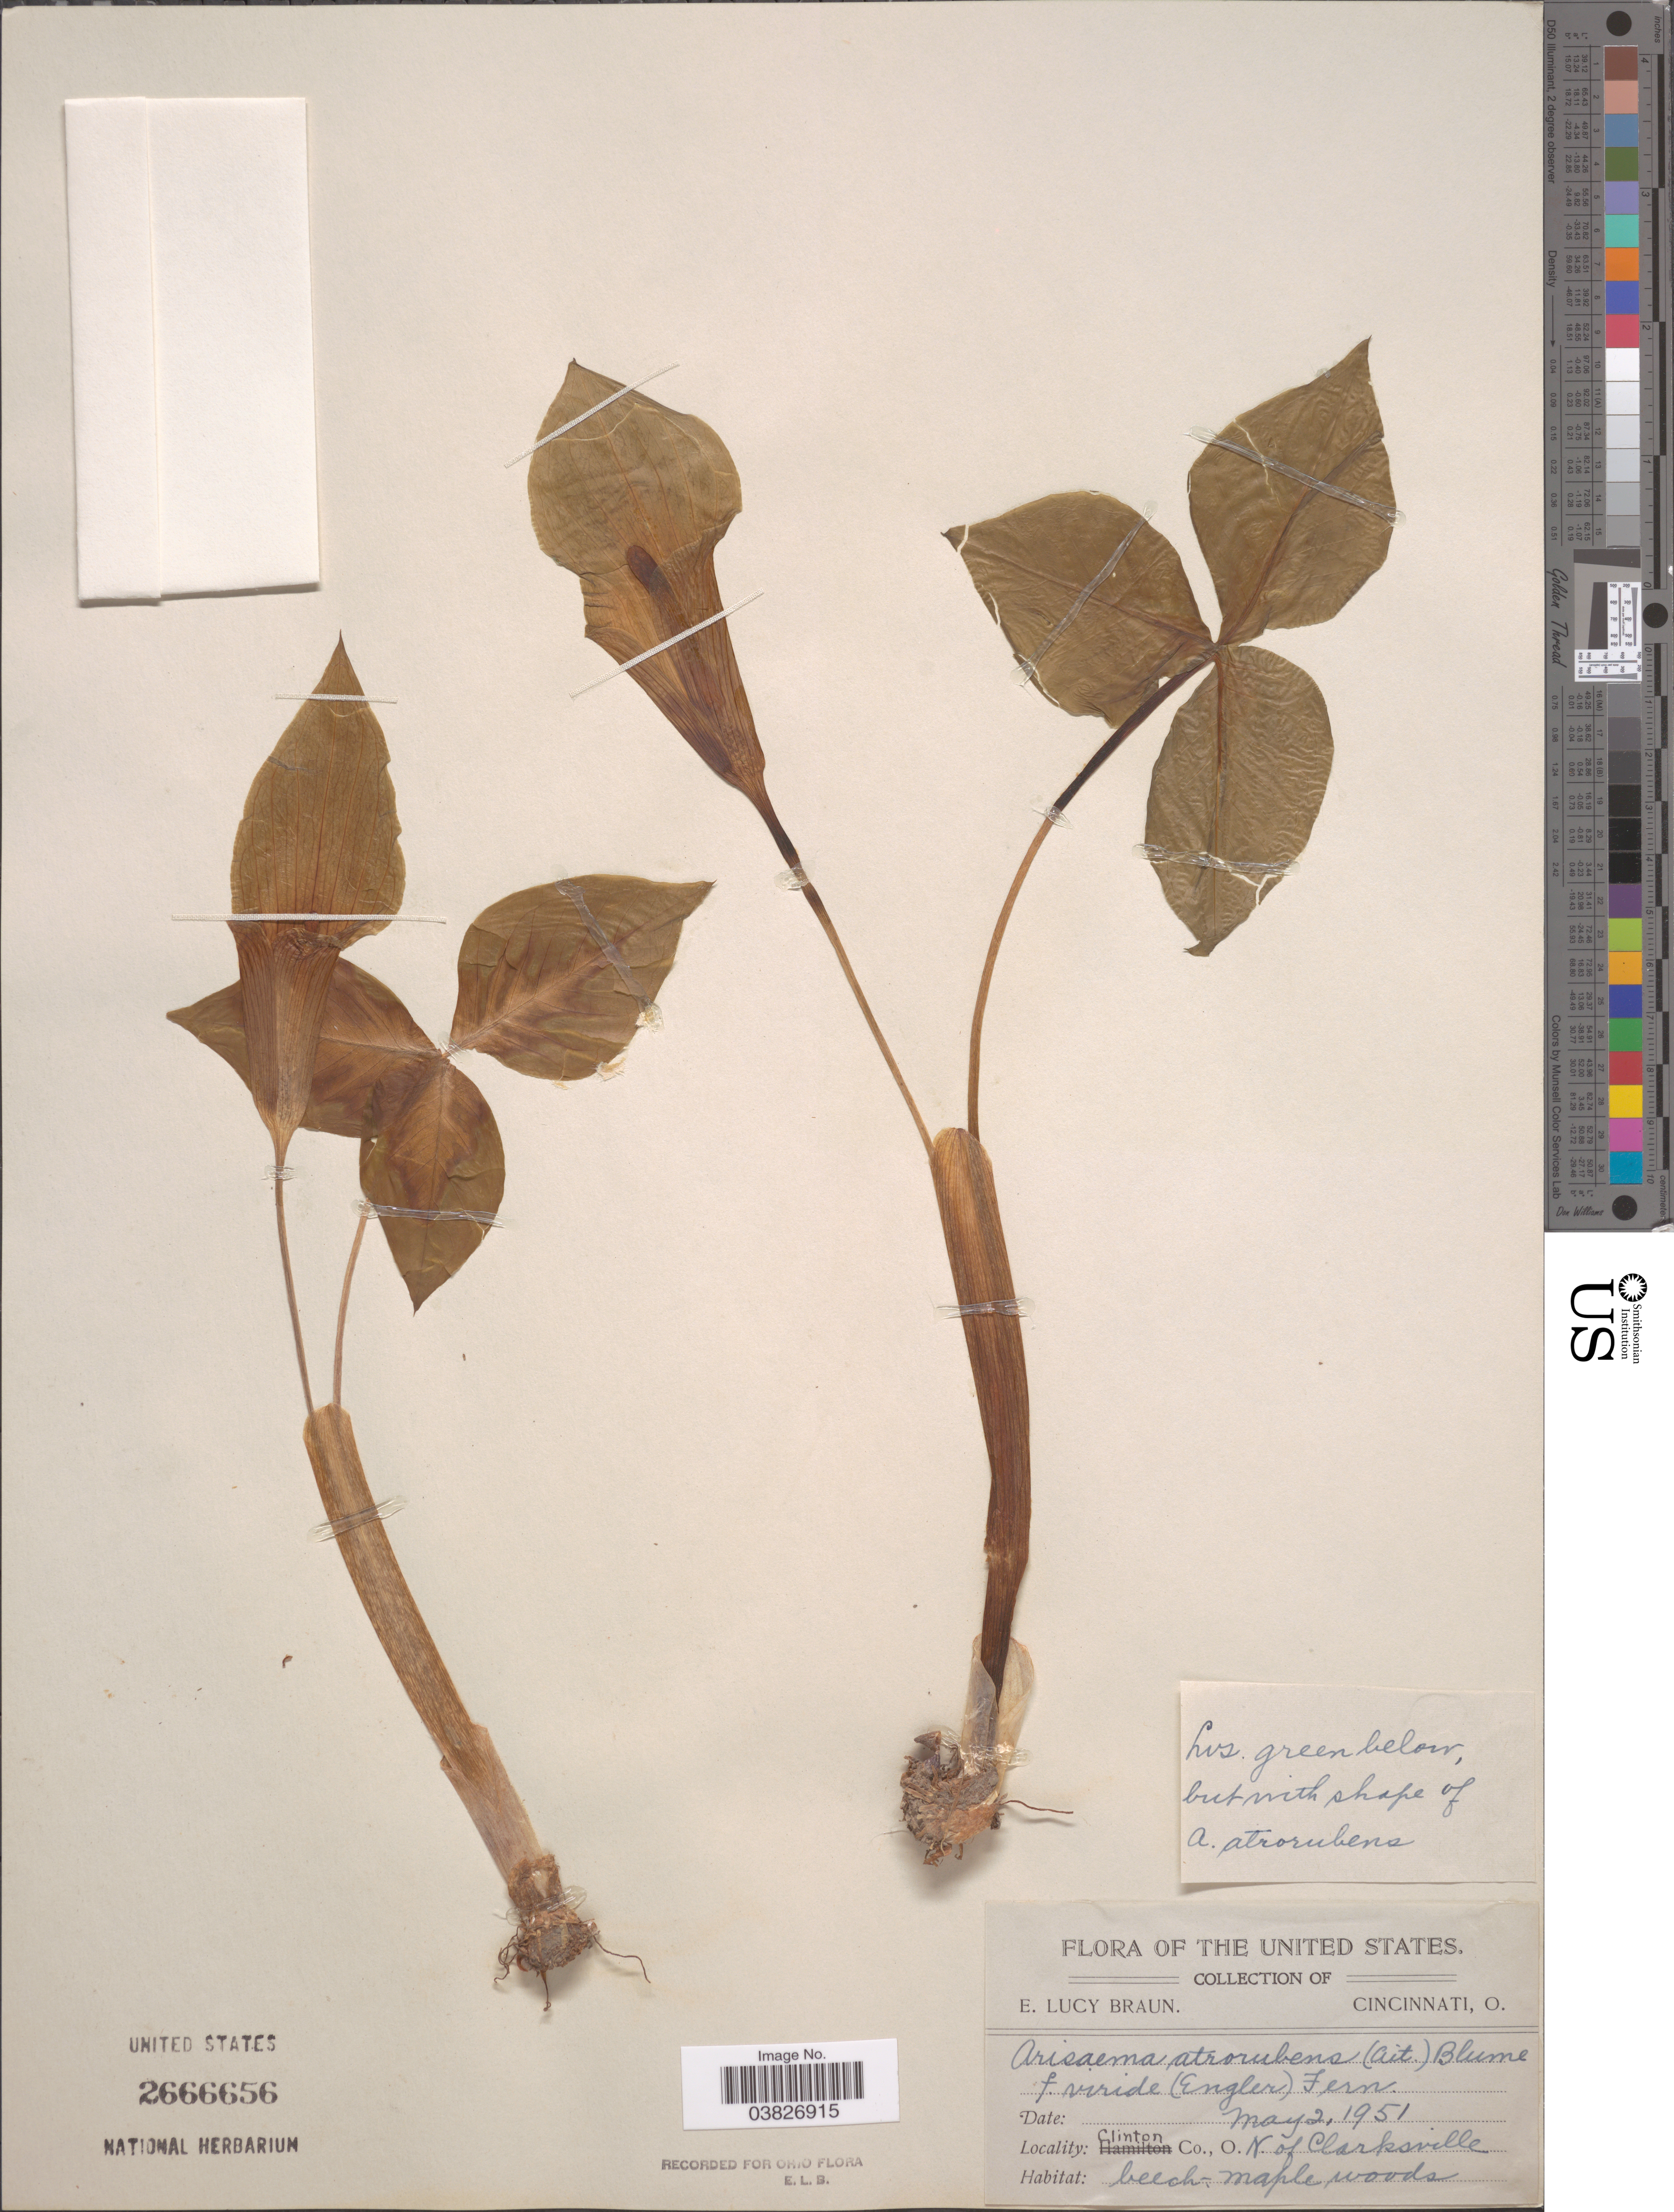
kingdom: Plantae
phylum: Tracheophyta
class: Liliopsida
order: Alismatales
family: Araceae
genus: Arisaema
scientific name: Arisaema atrorubens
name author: (Aiton) Blume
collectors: E. L. Braun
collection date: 1951-05-02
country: United States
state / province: Ohio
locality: Clinton Co. N of Clarksville.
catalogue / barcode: US 2666656